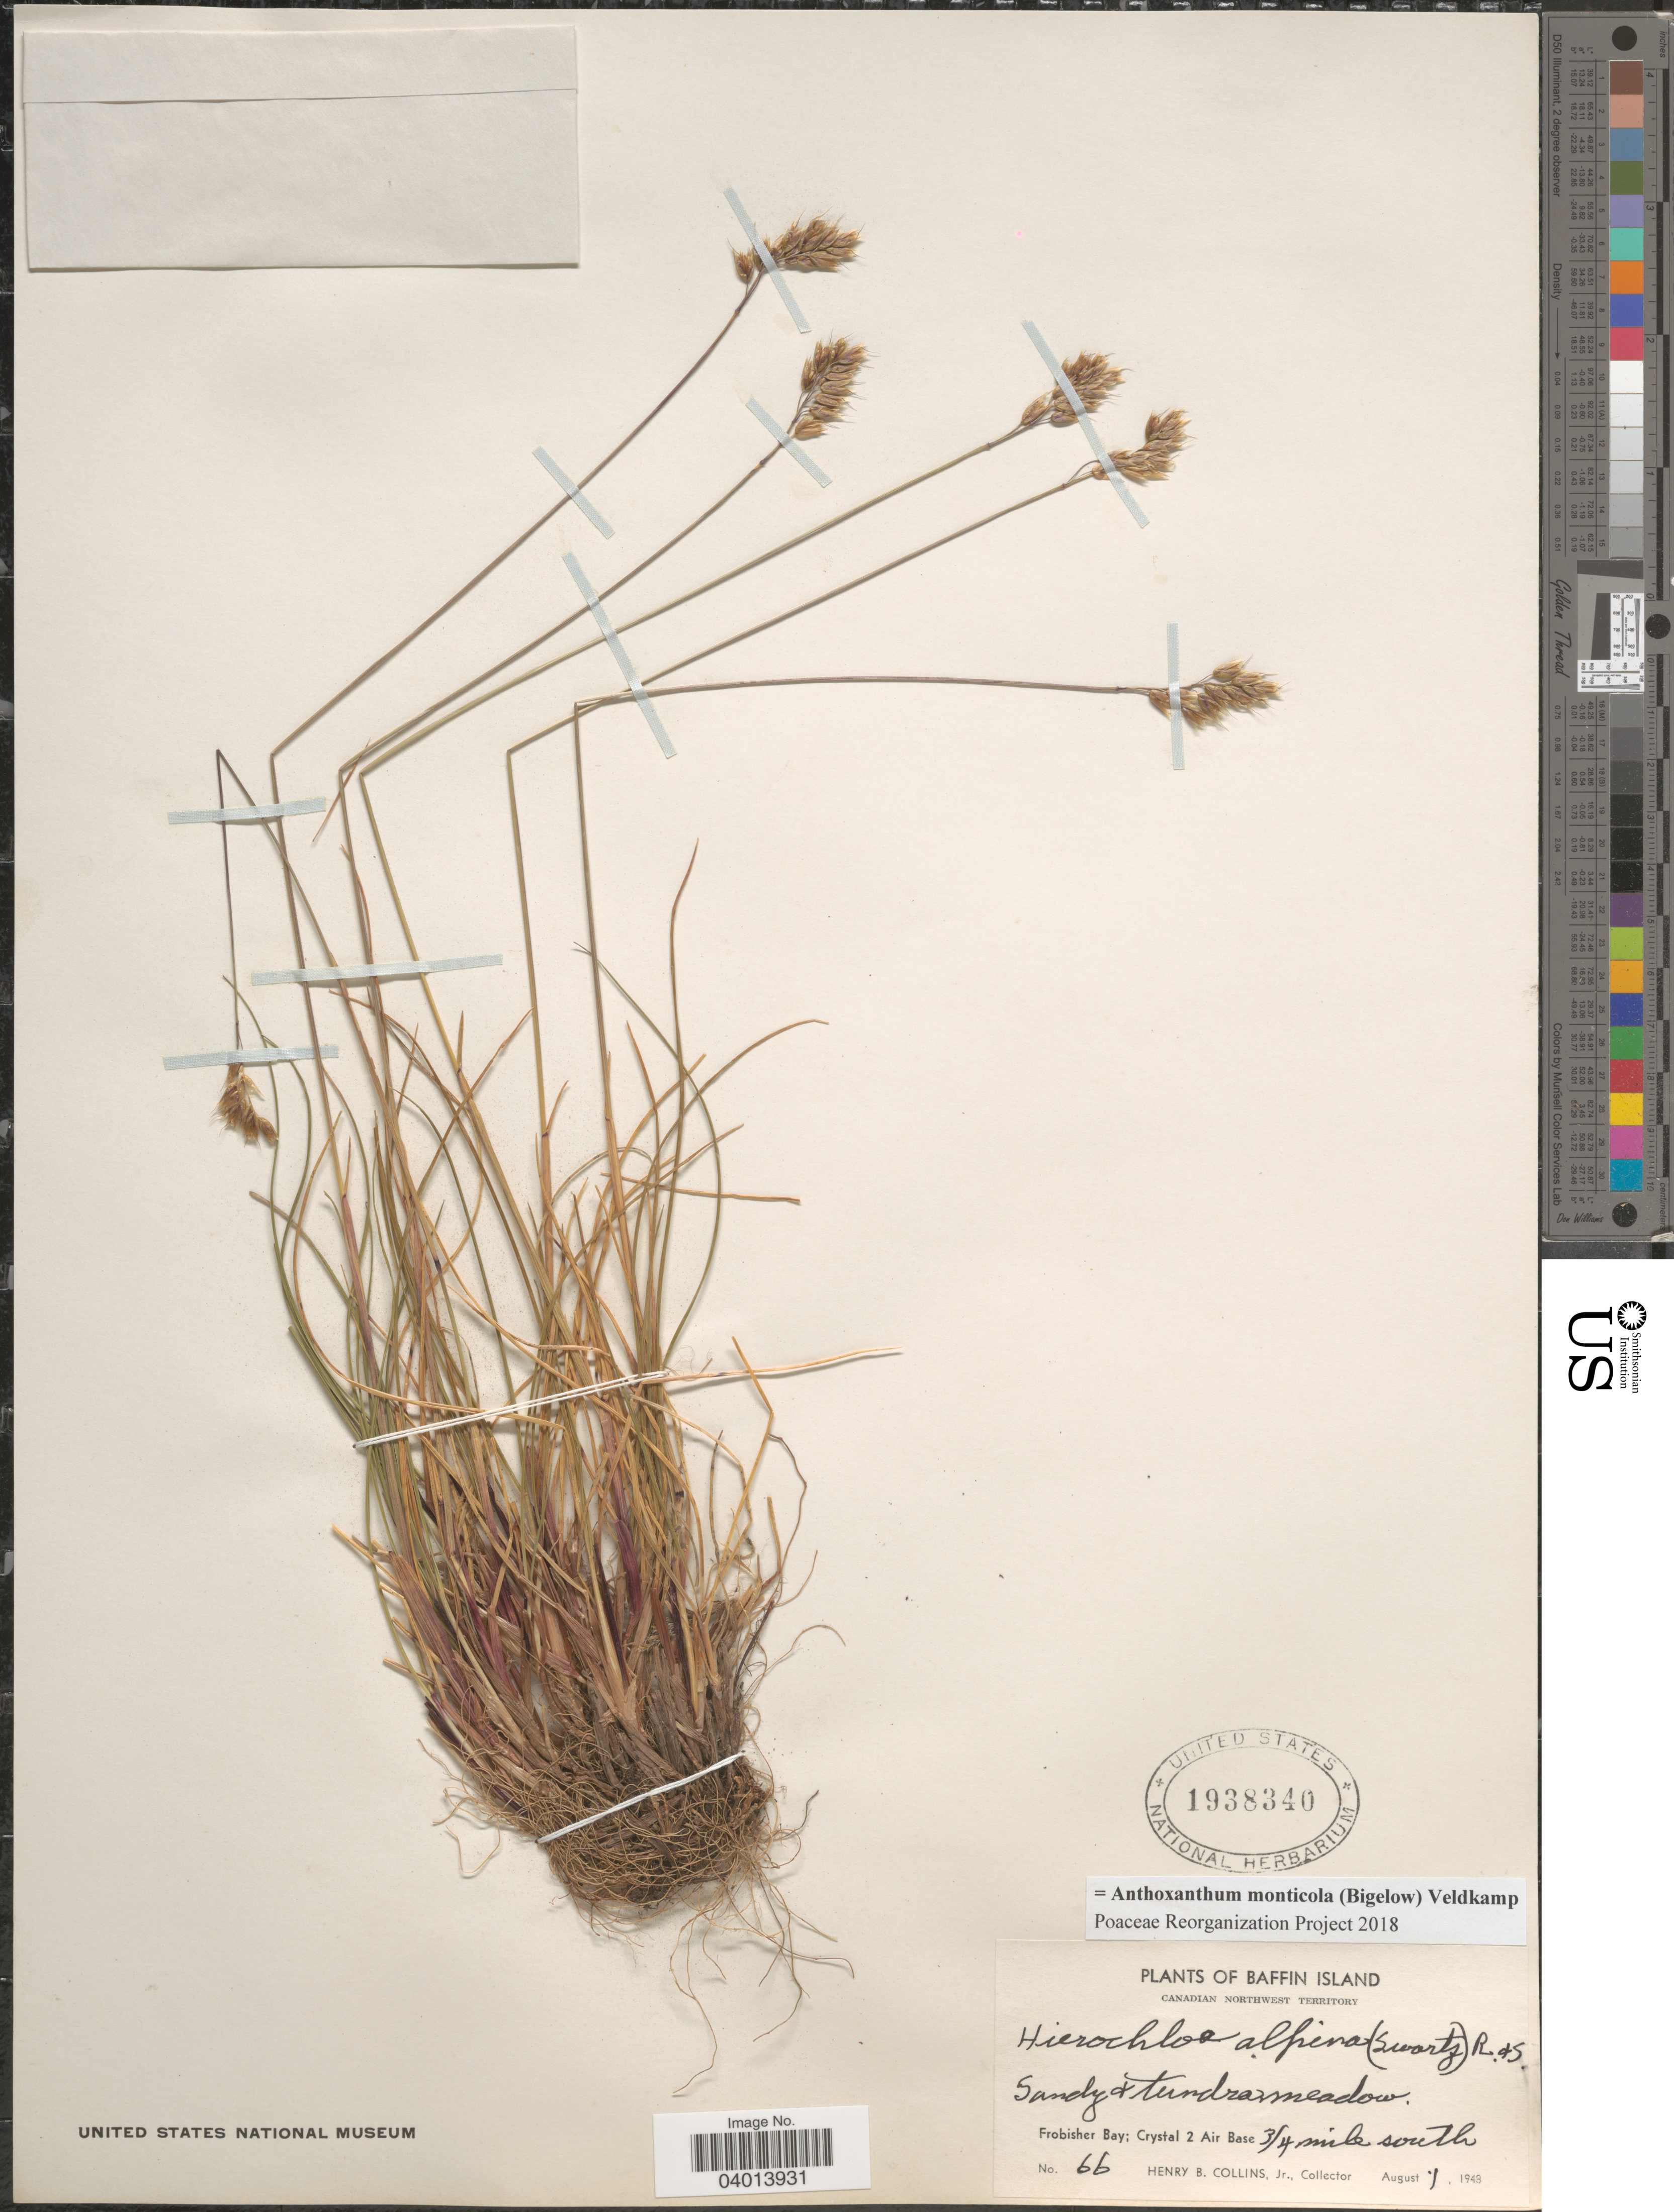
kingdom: Plantae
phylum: Tracheophyta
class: Liliopsida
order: Poales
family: Poaceae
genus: Anthoxanthum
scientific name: Anthoxanthum monticola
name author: (Bigelow) Veldkamp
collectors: H. Collins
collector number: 66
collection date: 1948-08-01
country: Canada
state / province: Nunavut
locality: Baffin Land. Canadian Northwest Territory. Sandy & tundra meadow. Frobisher Bay; Crystal 2 Air Base ¾ mile south.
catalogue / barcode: US 1938340